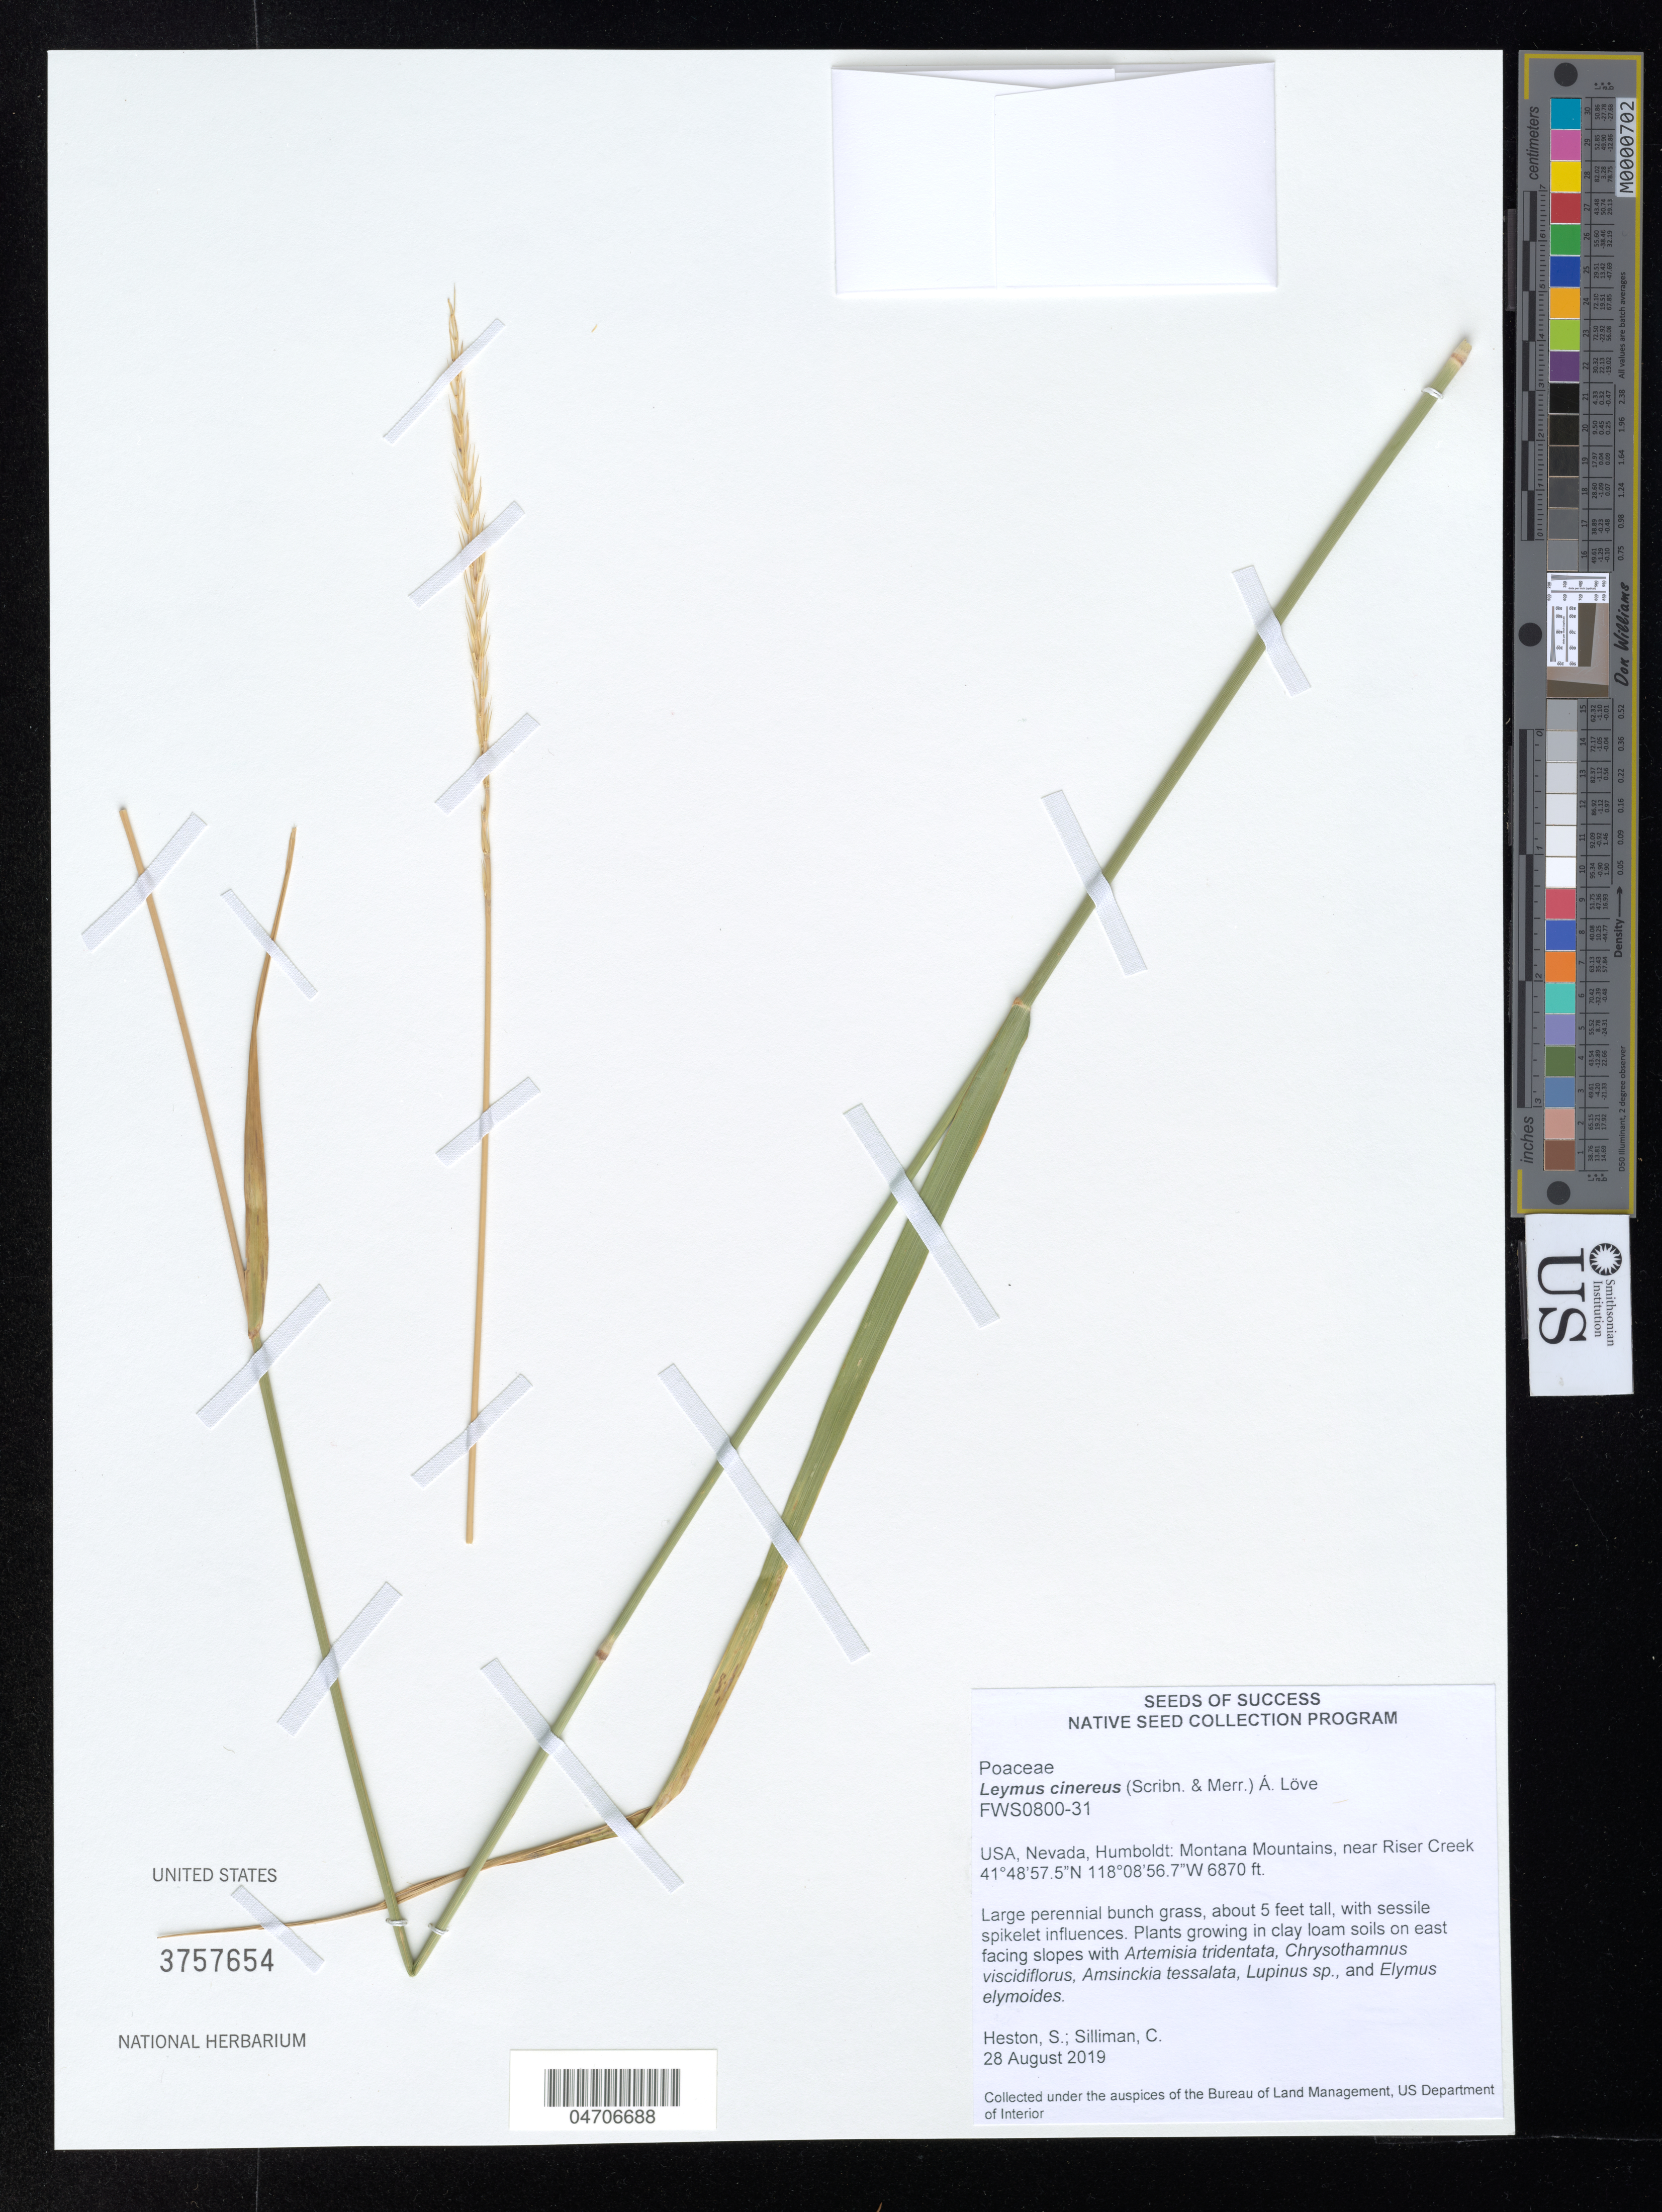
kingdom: Plantae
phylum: Tracheophyta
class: Liliopsida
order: Poales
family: Poaceae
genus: Leymus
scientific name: Leymus cinereus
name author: (Scribn. & Merr.) Á. Löve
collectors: S. Heston & C. Silliman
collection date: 2019-08-28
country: United States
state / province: Nevada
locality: Humboldt: Montana Mountains, near Riser Creek.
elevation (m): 2094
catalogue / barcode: US 3757654